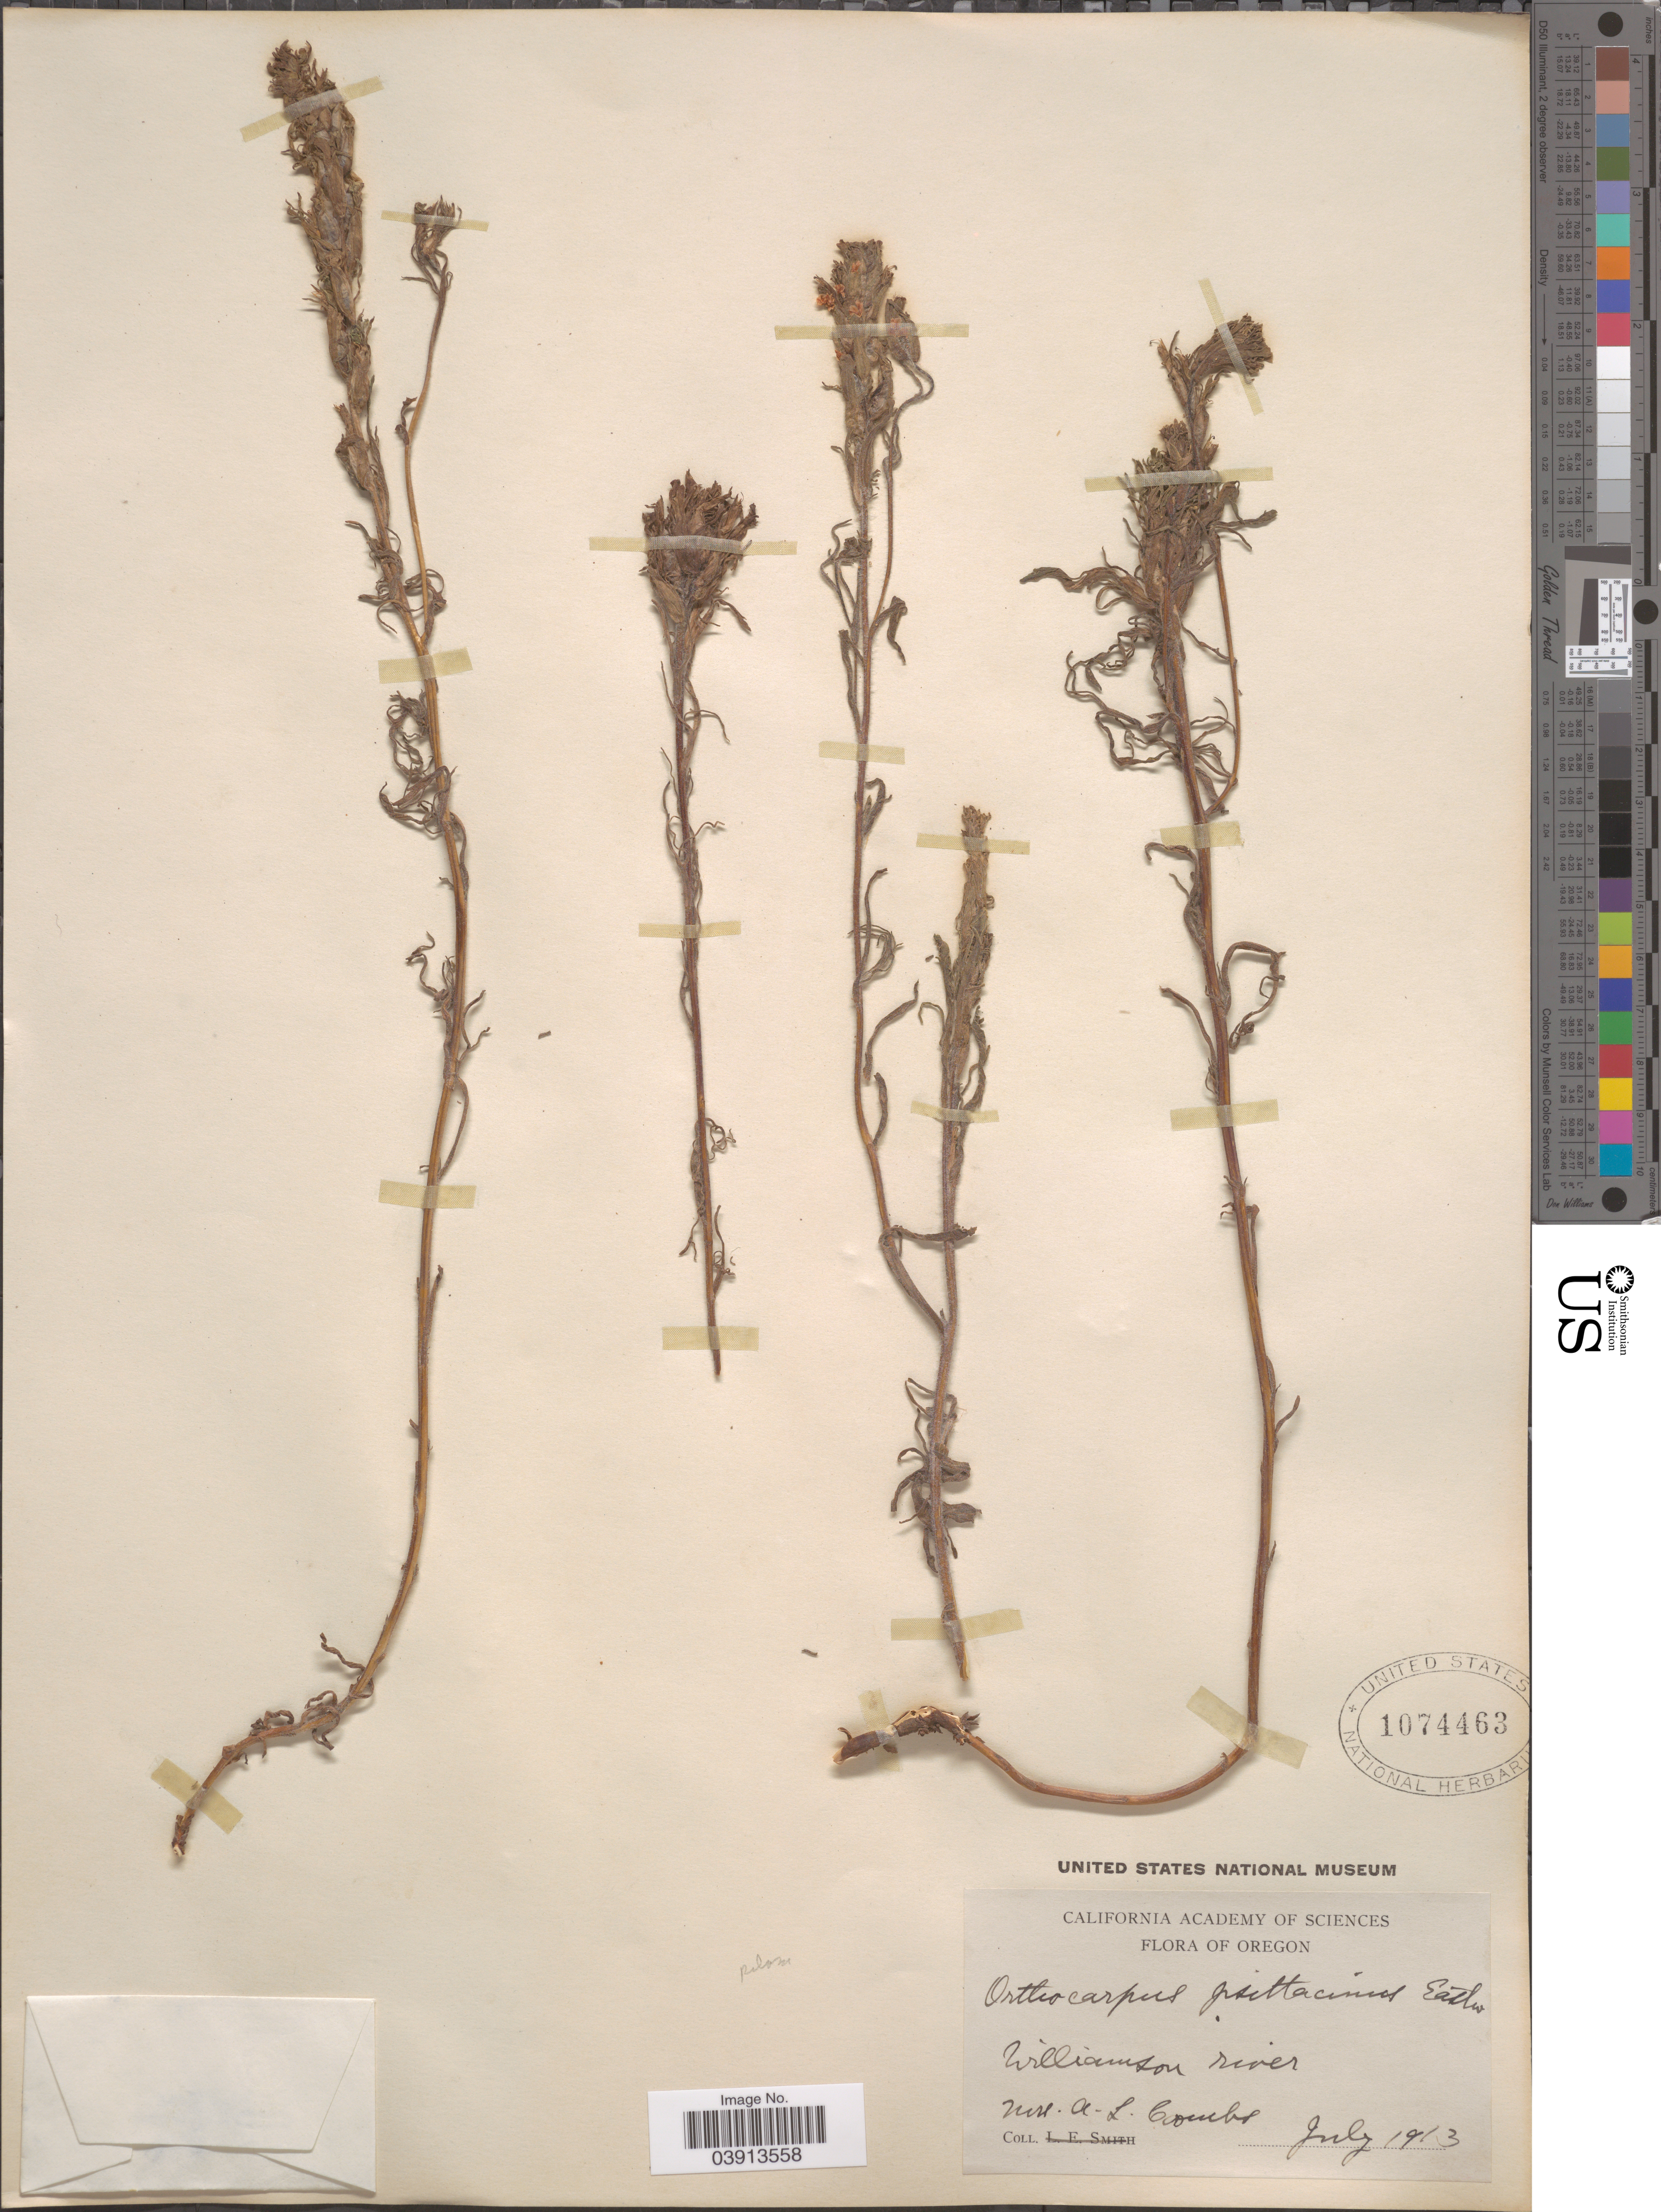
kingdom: Plantae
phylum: Tracheophyta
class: Magnoliopsida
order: Lamiales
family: Orobanchaceae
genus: Castilleja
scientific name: Castilleja pilosa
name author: (S. Watson) Rydb.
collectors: A. Coombs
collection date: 1913-07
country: United States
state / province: Oregon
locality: Williamson river.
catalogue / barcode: US 1074463